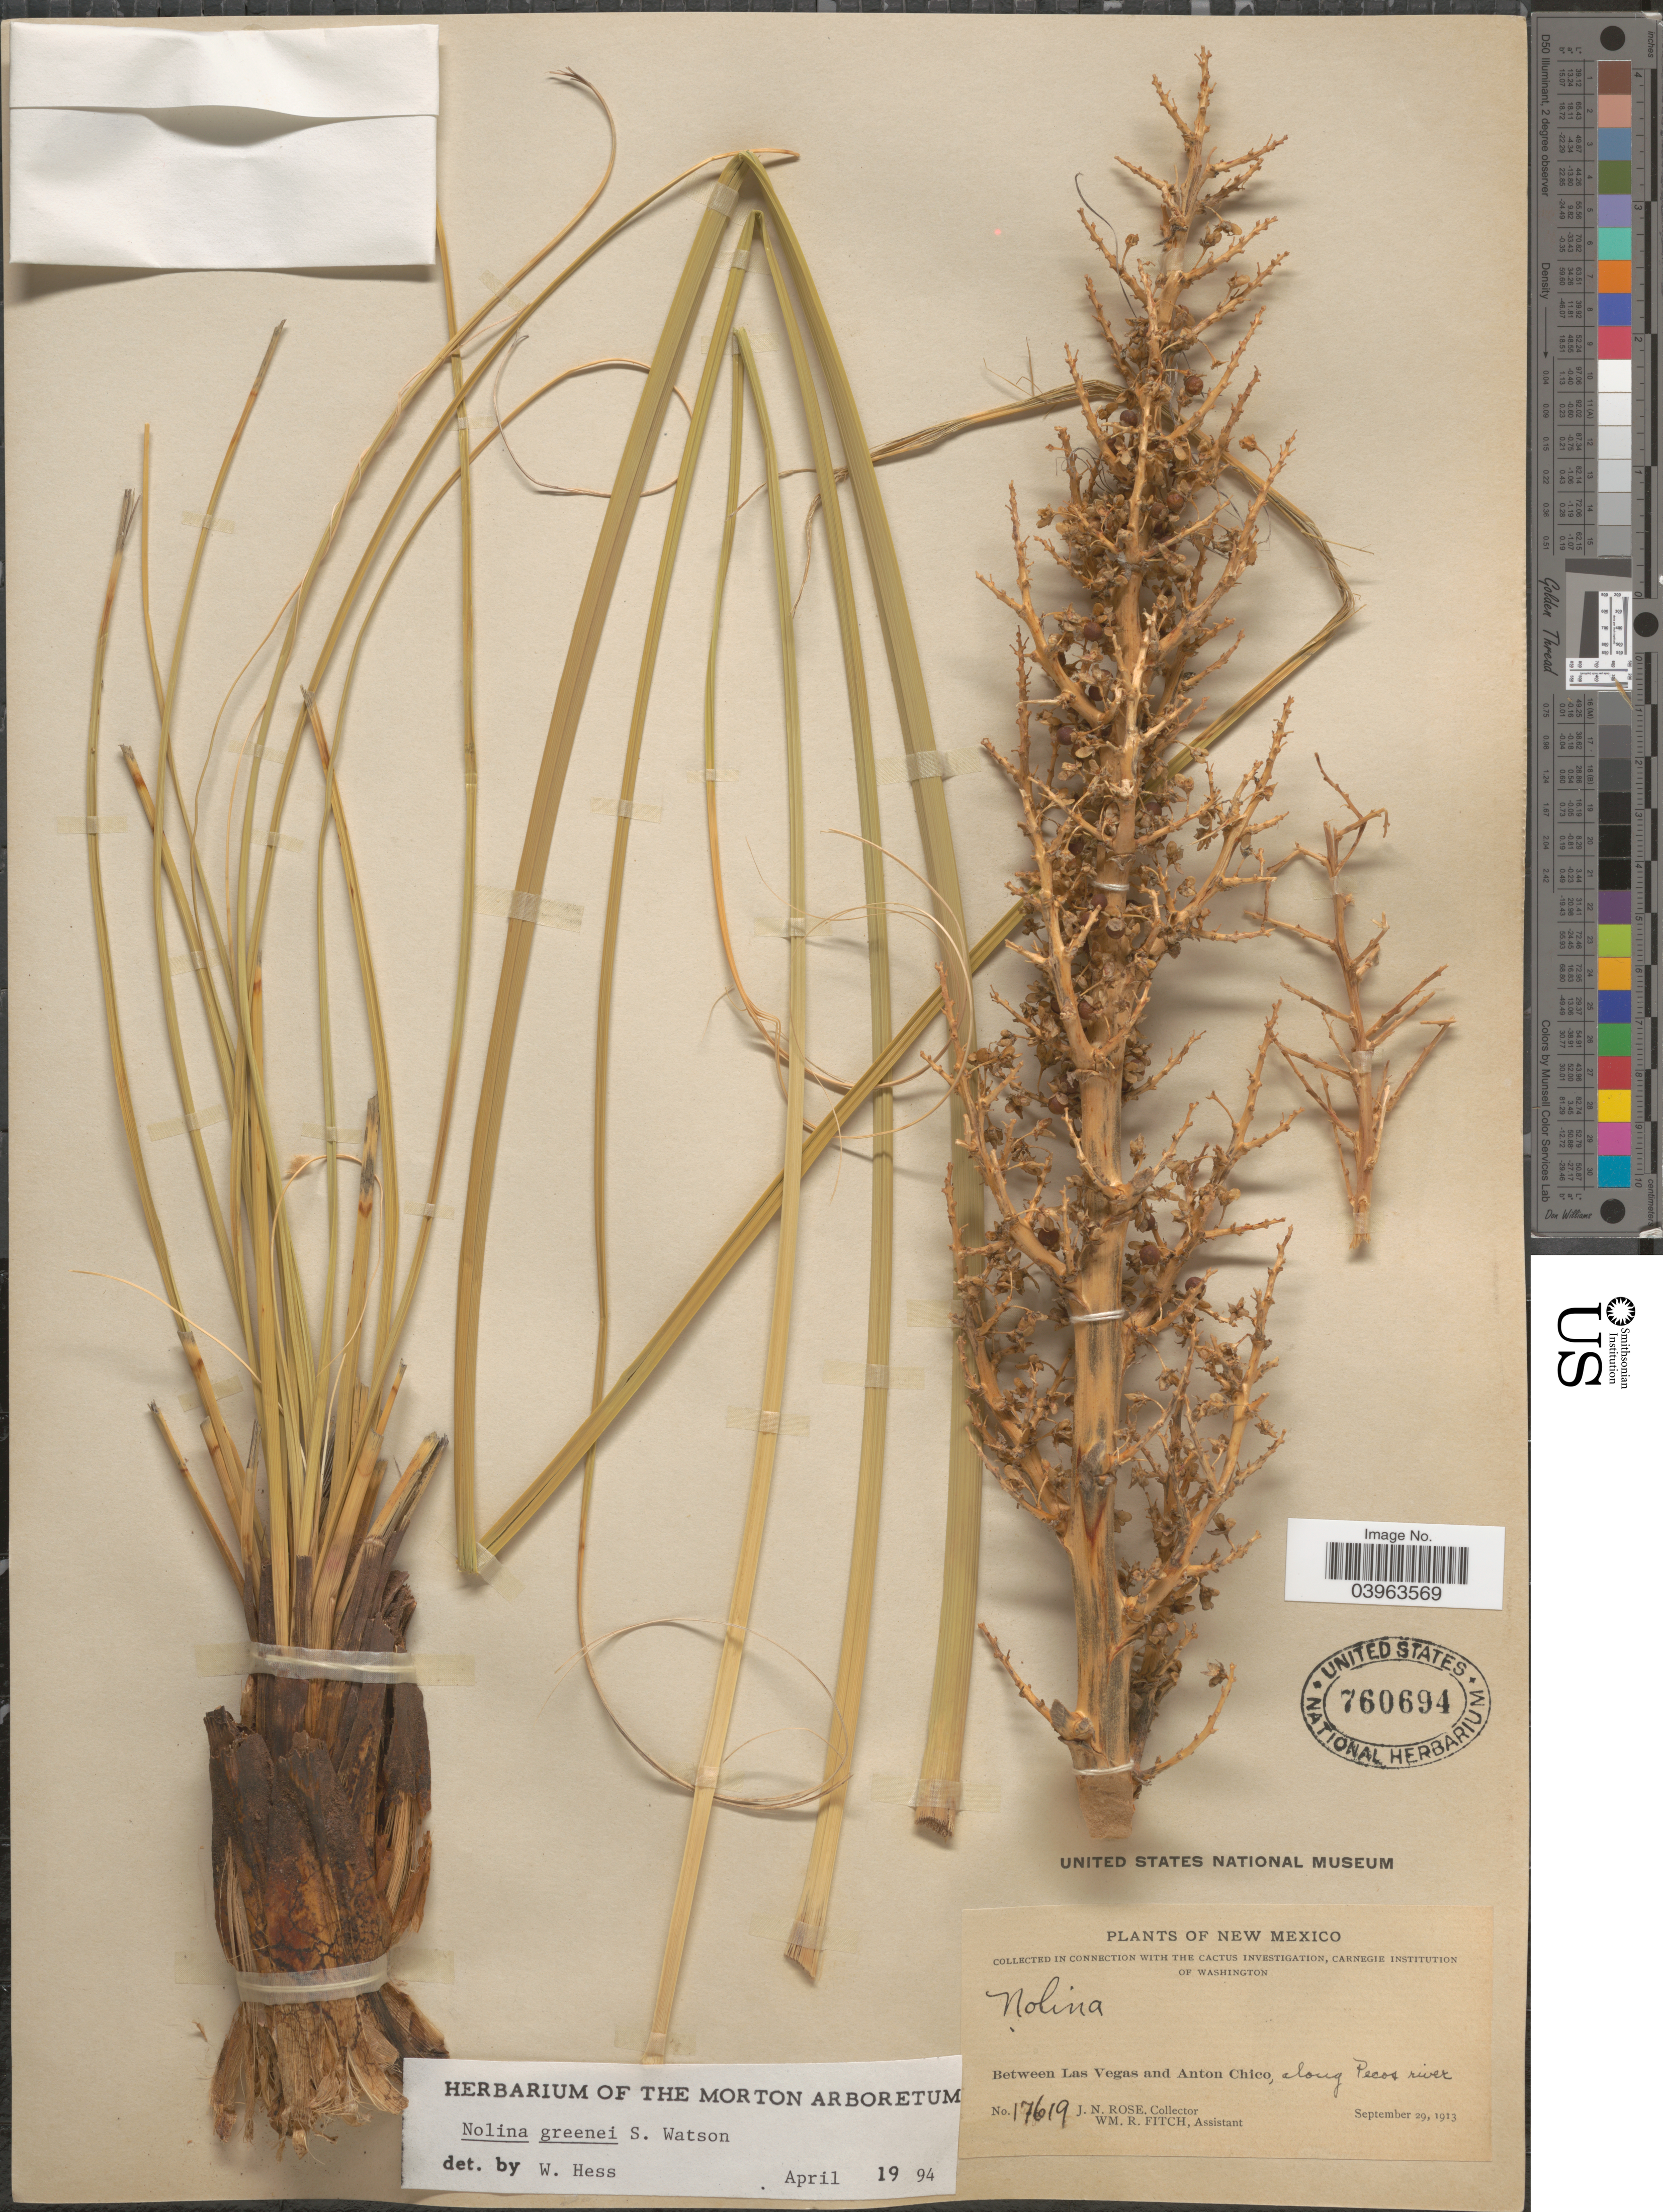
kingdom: Plantae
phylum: Tracheophyta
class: Liliopsida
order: Asparagales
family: Asparagaceae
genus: Nolina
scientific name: Nolina greenei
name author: S. Watson ex Trel.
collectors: J. N. Rose & W. R. Fitch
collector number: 17619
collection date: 1913-09-29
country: United States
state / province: New Mexico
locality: Between Las Vegas and Anton Chico, along Pecos river.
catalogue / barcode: US 760694